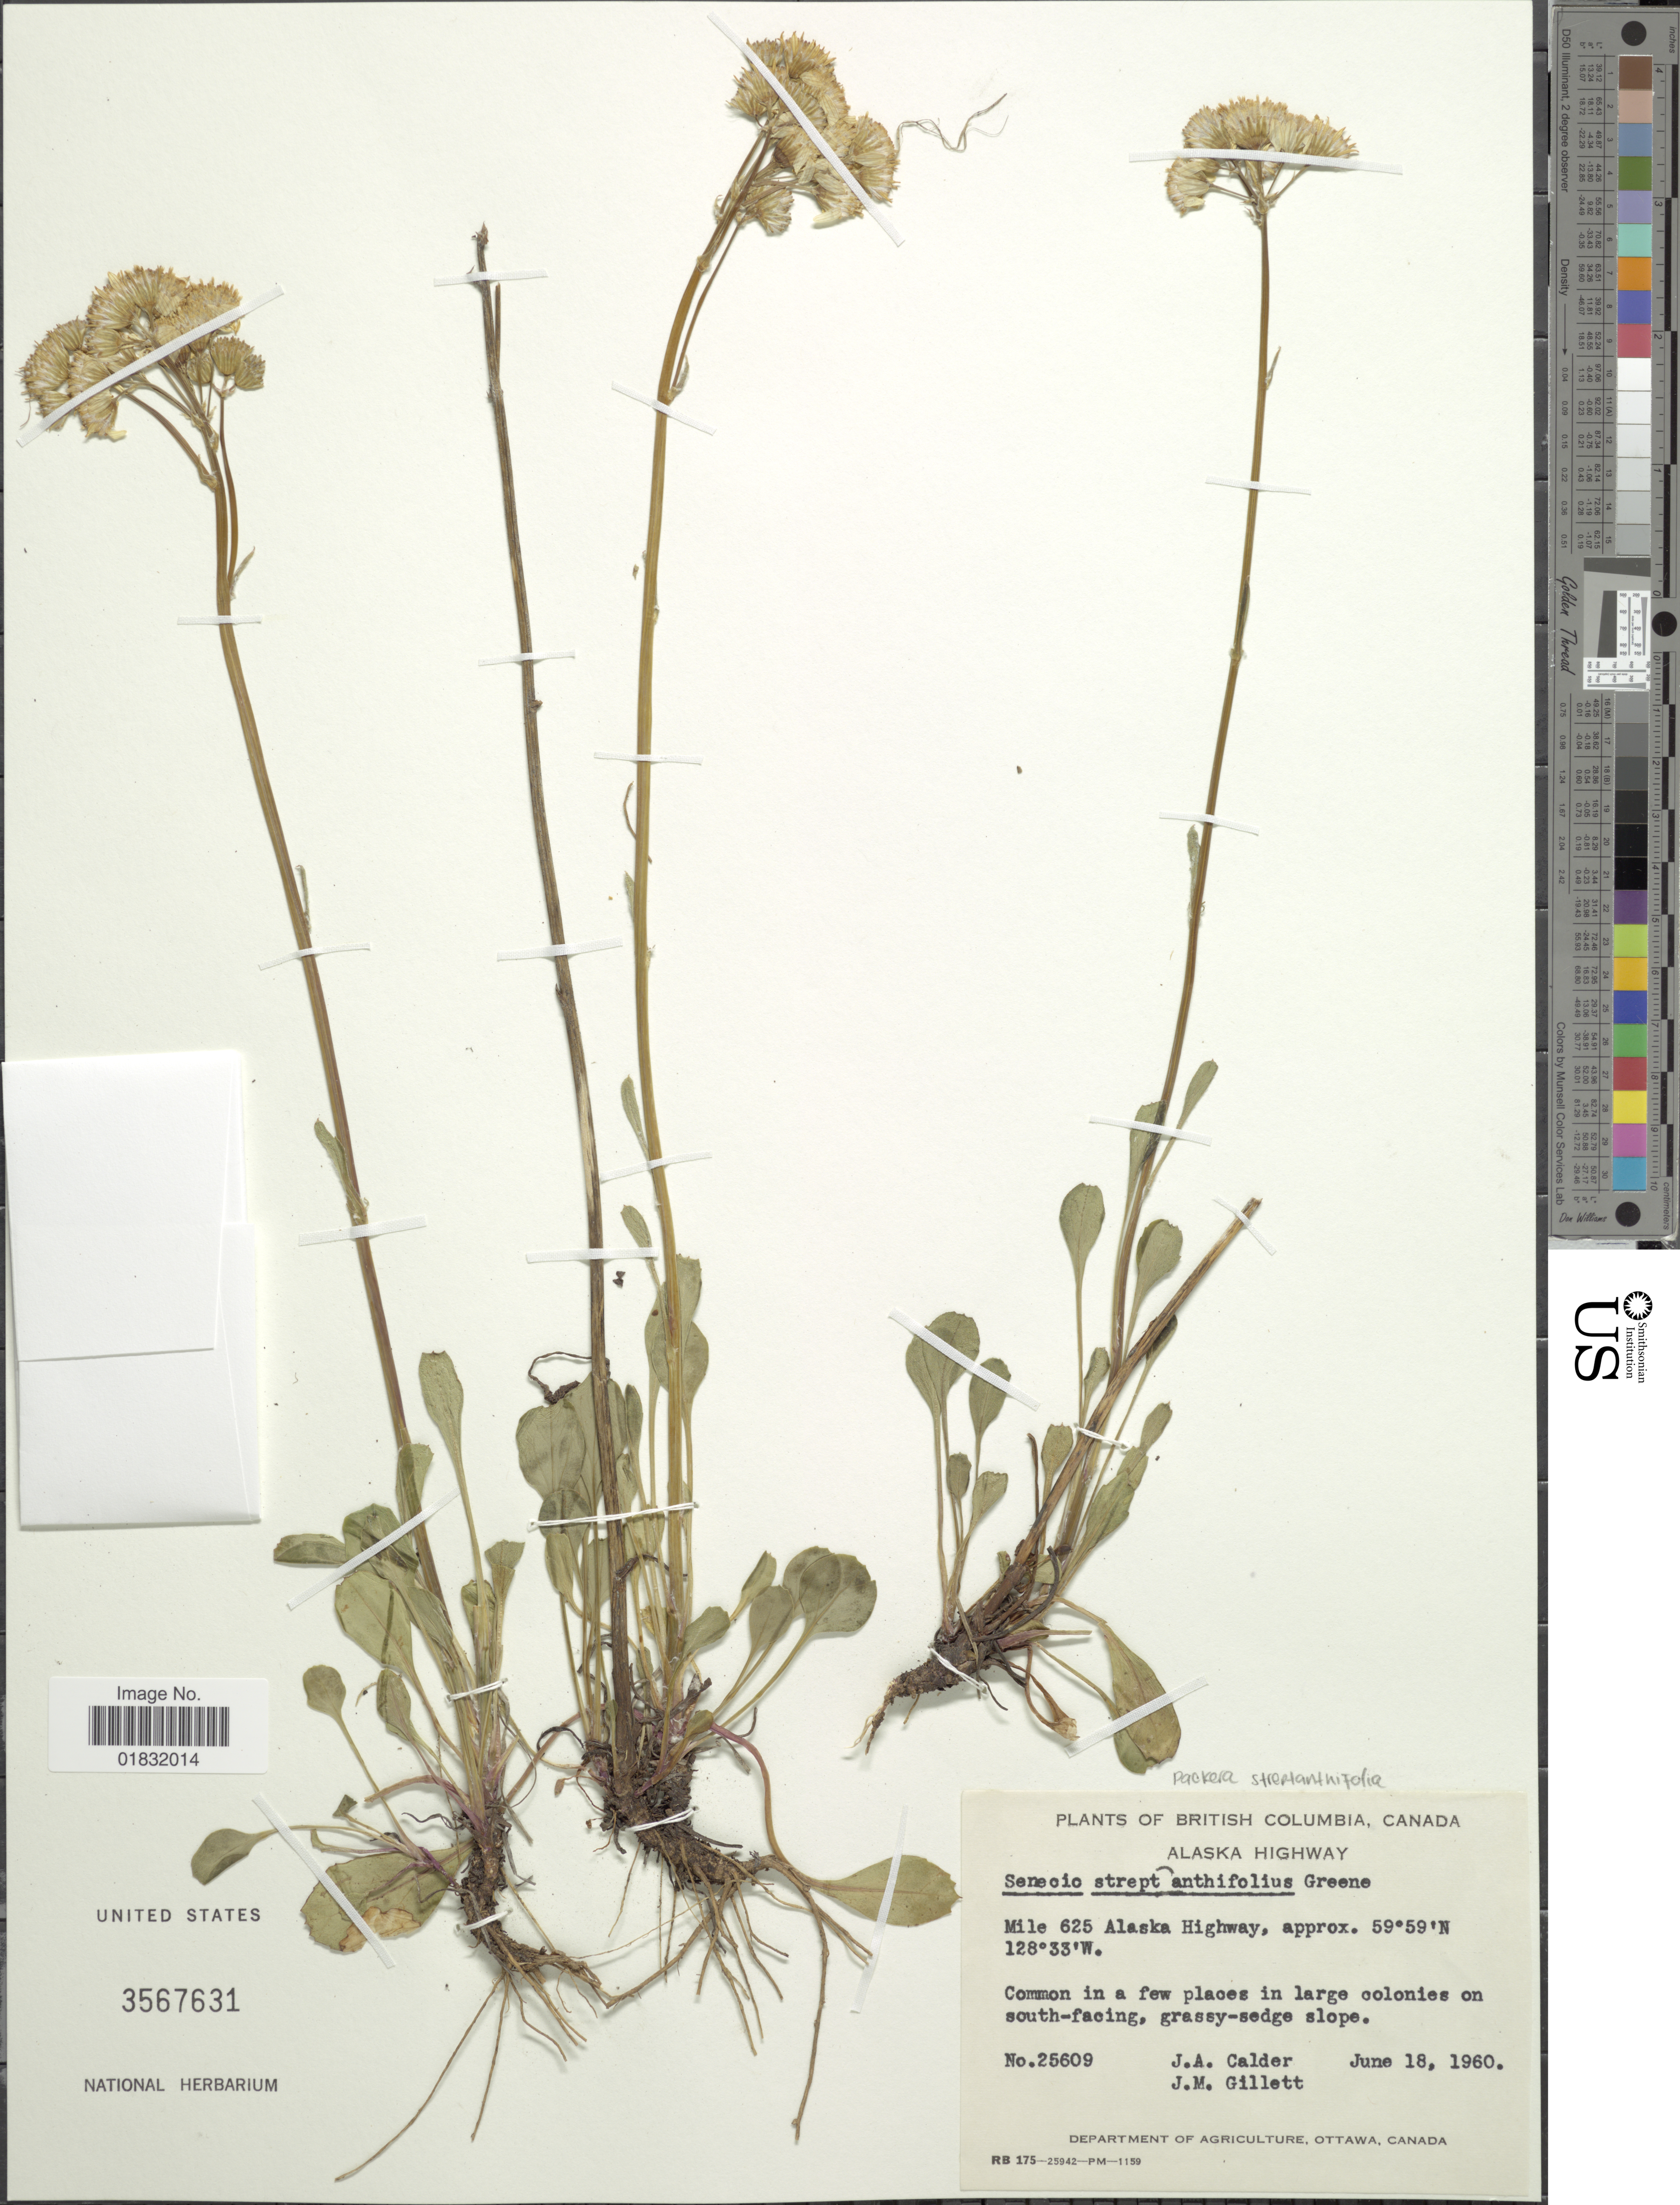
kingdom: Plantae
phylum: Tracheophyta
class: Magnoliopsida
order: Asterales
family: Asteraceae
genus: Packera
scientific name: Packera streptanthifolia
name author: (Greene) W.A. Weber & Á. Löve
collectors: J. A. Calder & J. M. Gillett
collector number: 25609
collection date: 1960-06-18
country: Canada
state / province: British Columbia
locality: Alaska Highway, Mile 625 Alaska Highway, Common in a few places in large colonies on south-facing, grassy-sedge slope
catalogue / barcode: US 35967631